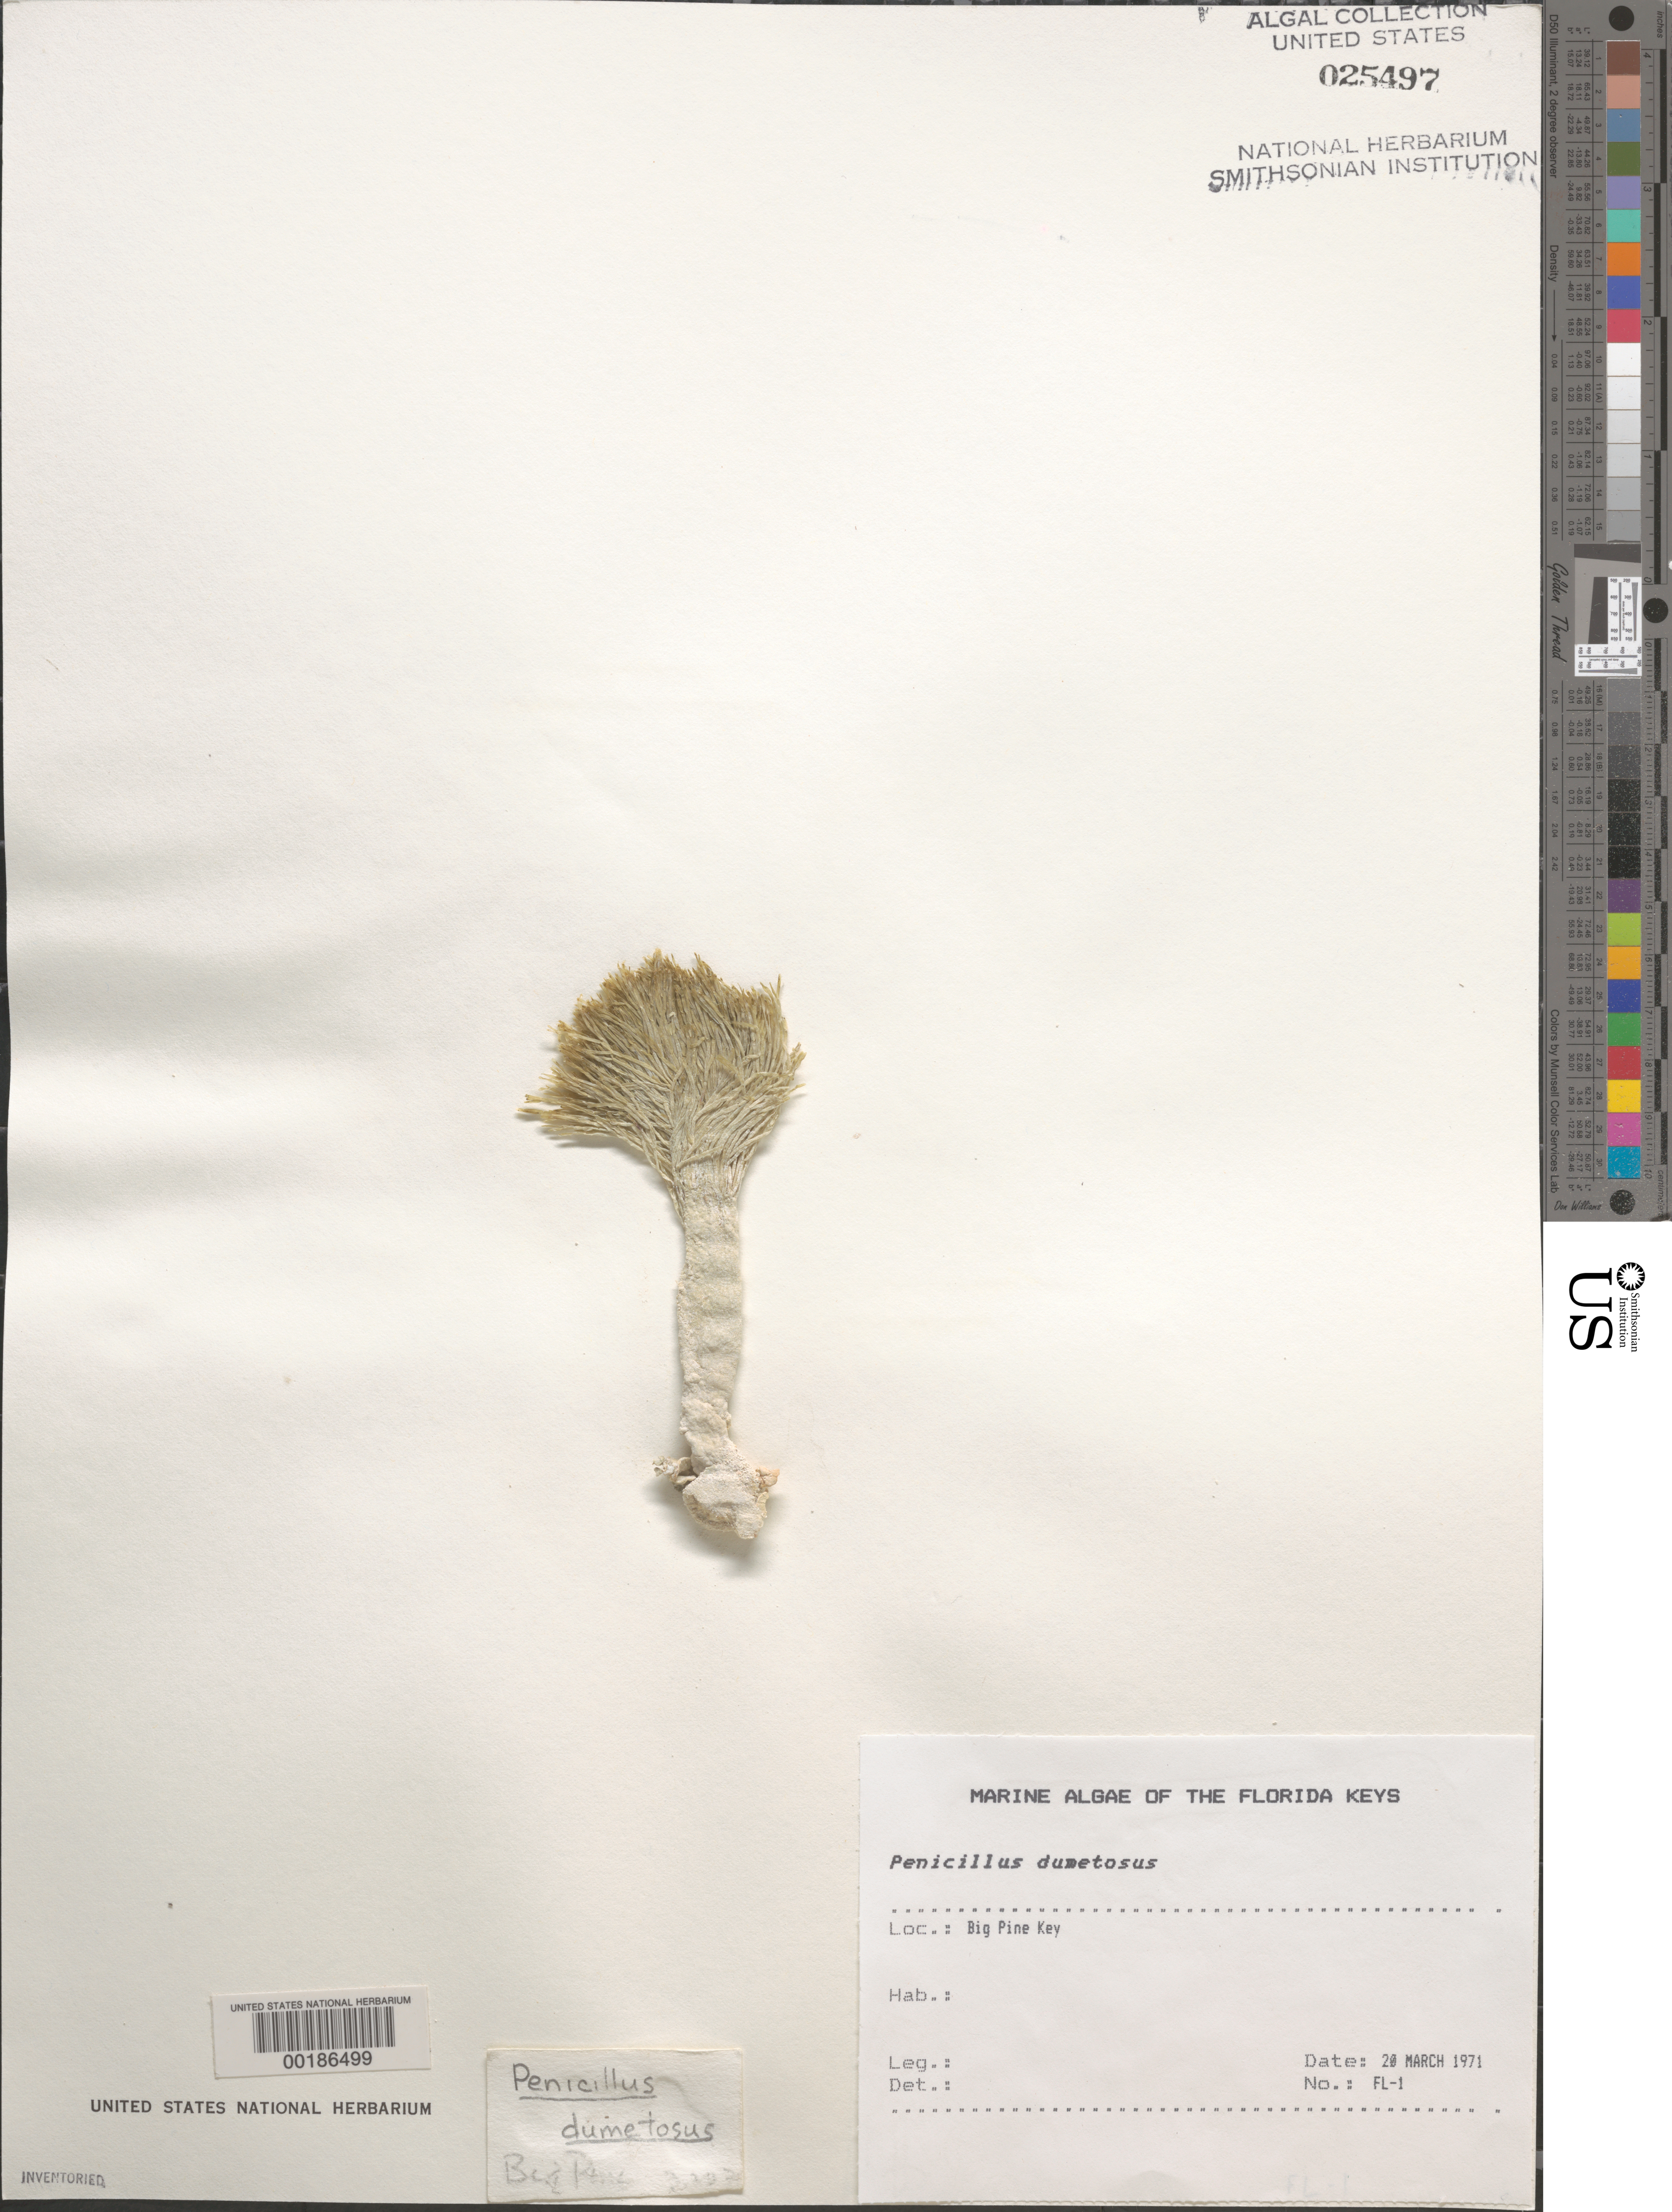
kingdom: Plantae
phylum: Chlorophyta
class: Ulvophyceae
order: Bryopsidales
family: Udoteaceae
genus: Penicillus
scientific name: Penicillus dumetosus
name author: (J.V.Lamouroux) Blainville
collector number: FL-1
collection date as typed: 20 Mar 1971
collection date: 1971-03-20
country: United States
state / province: Florida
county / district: Monroe County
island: Big Pine Key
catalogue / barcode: US 25497